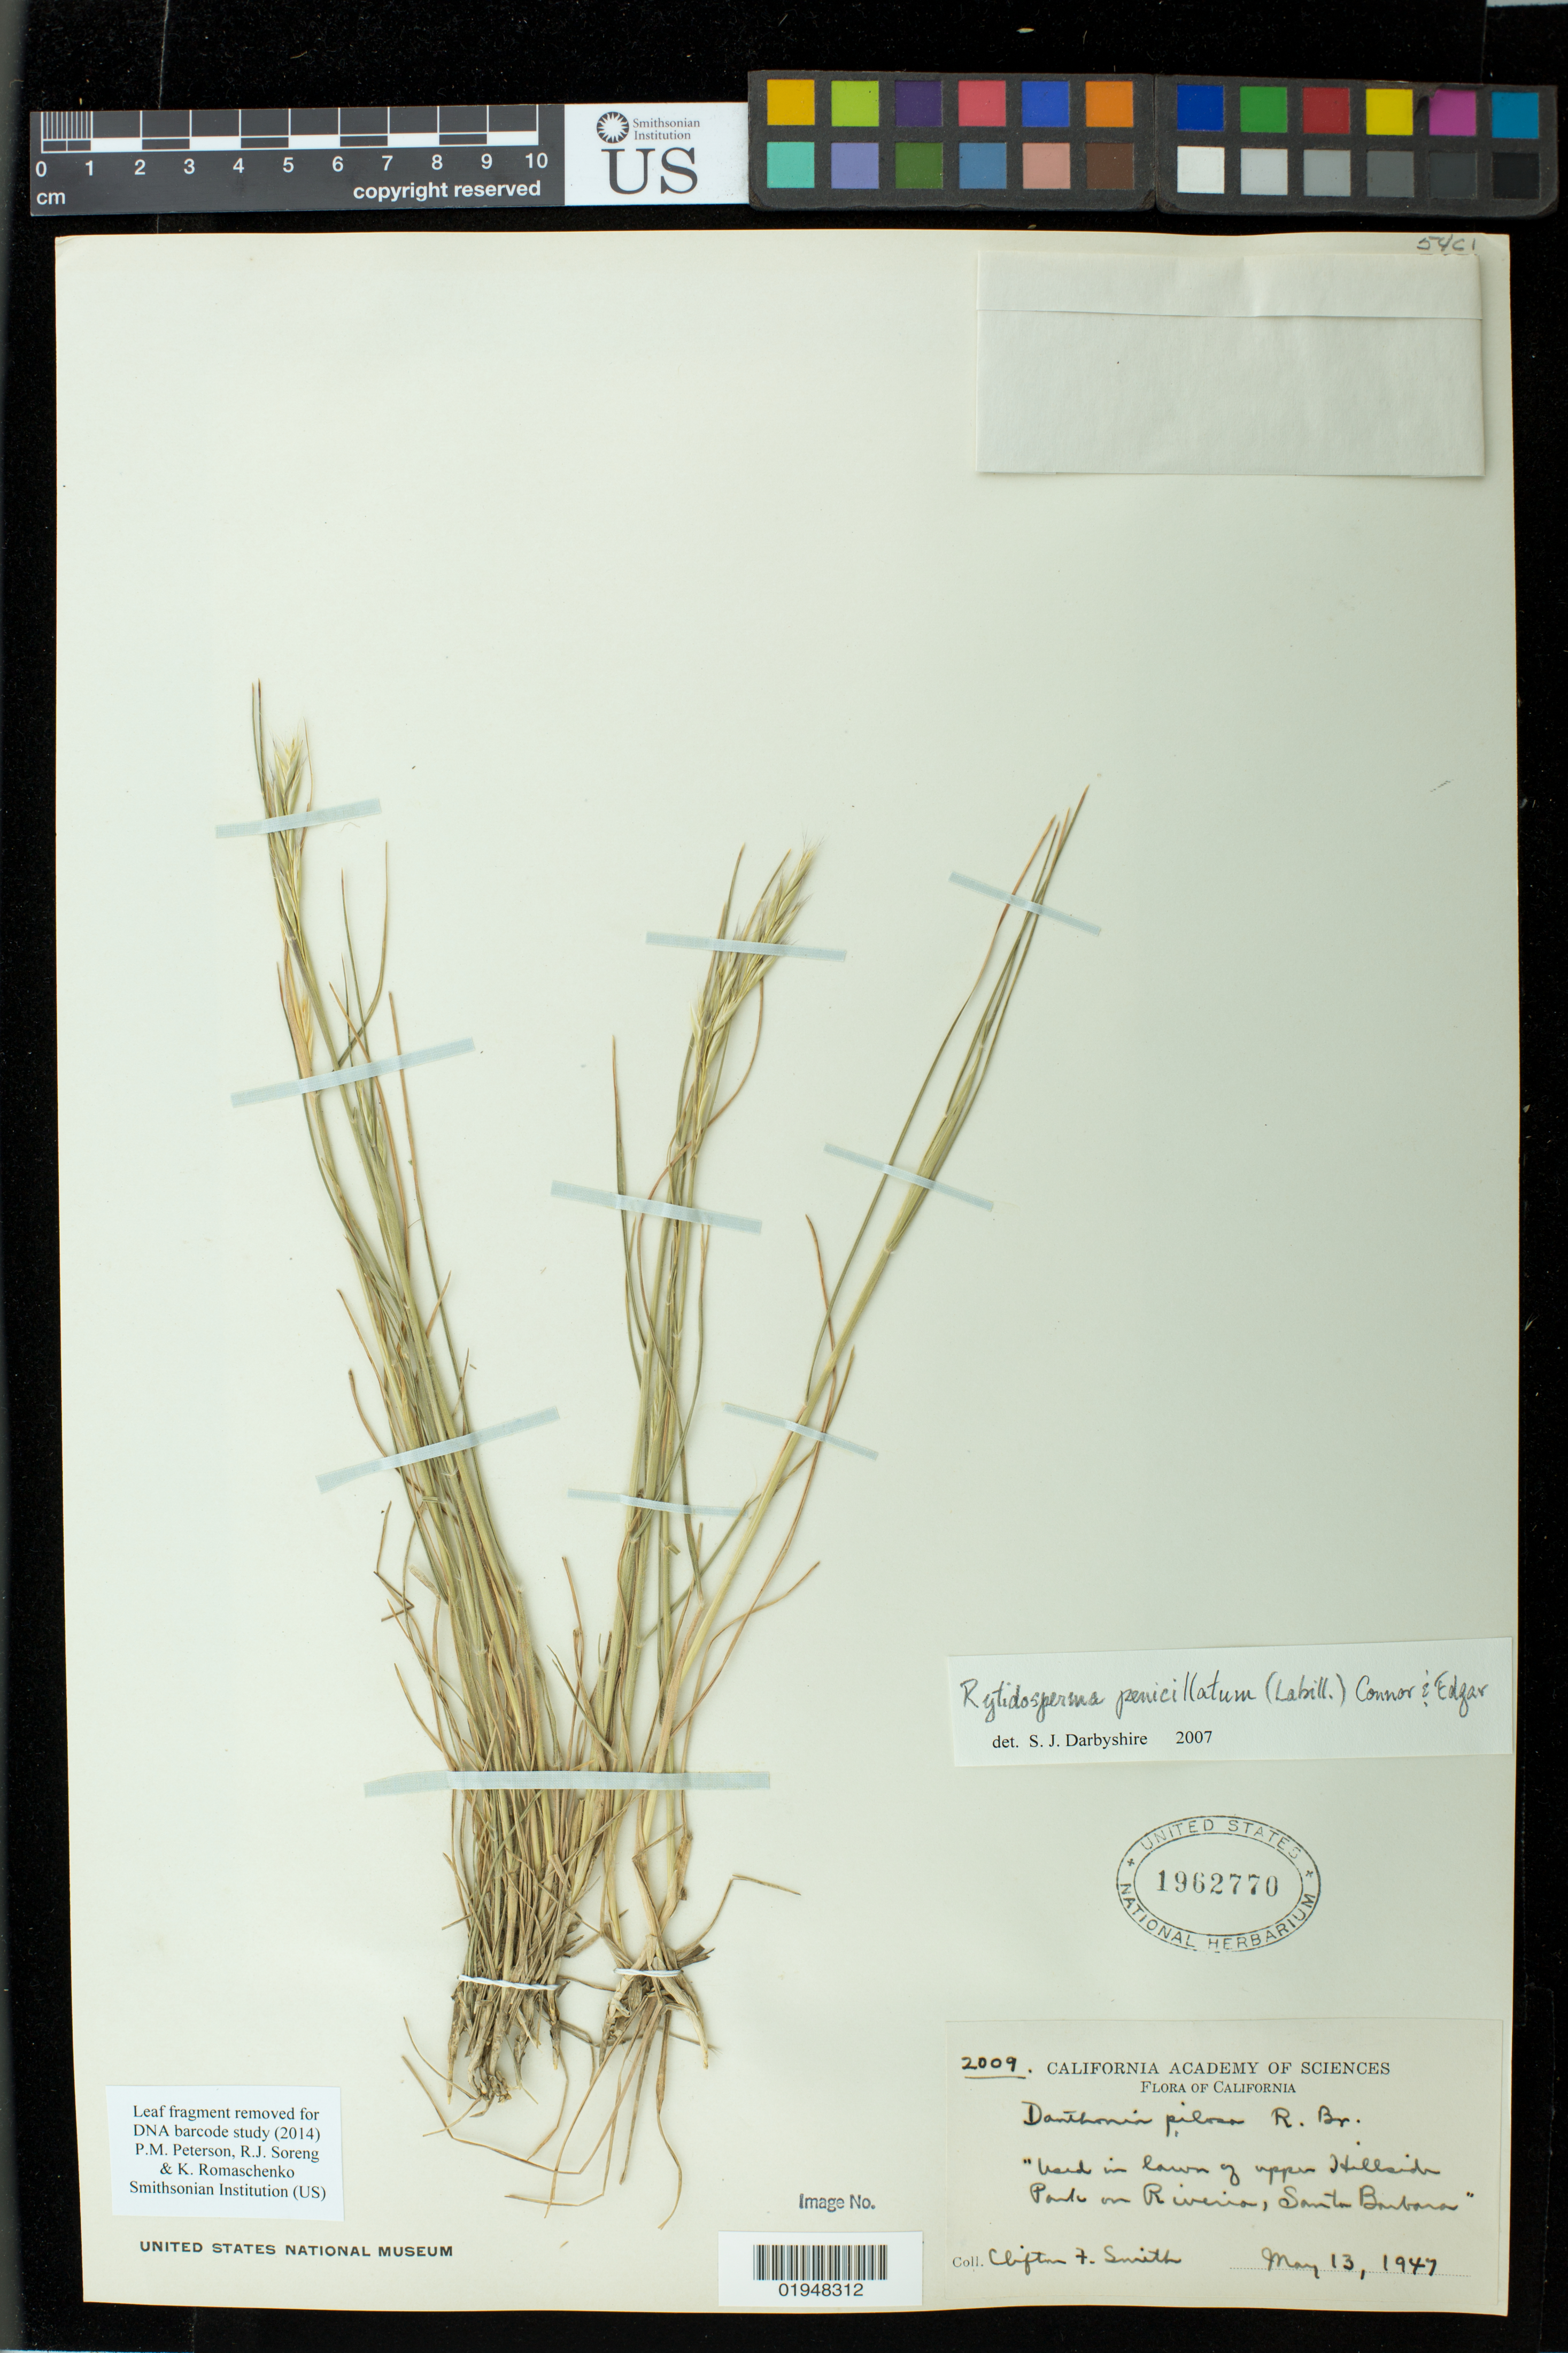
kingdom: Plantae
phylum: Tracheophyta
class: Liliopsida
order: Poales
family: Poaceae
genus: Rytidosperma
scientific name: Rytidosperma penicillatum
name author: (Labill.) Connor & Edgar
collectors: C. F. Smith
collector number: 2009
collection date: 1947-05-13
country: United States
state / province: California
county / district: Santa Barbara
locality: upper Hillside Park on Riveira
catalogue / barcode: US 1962770